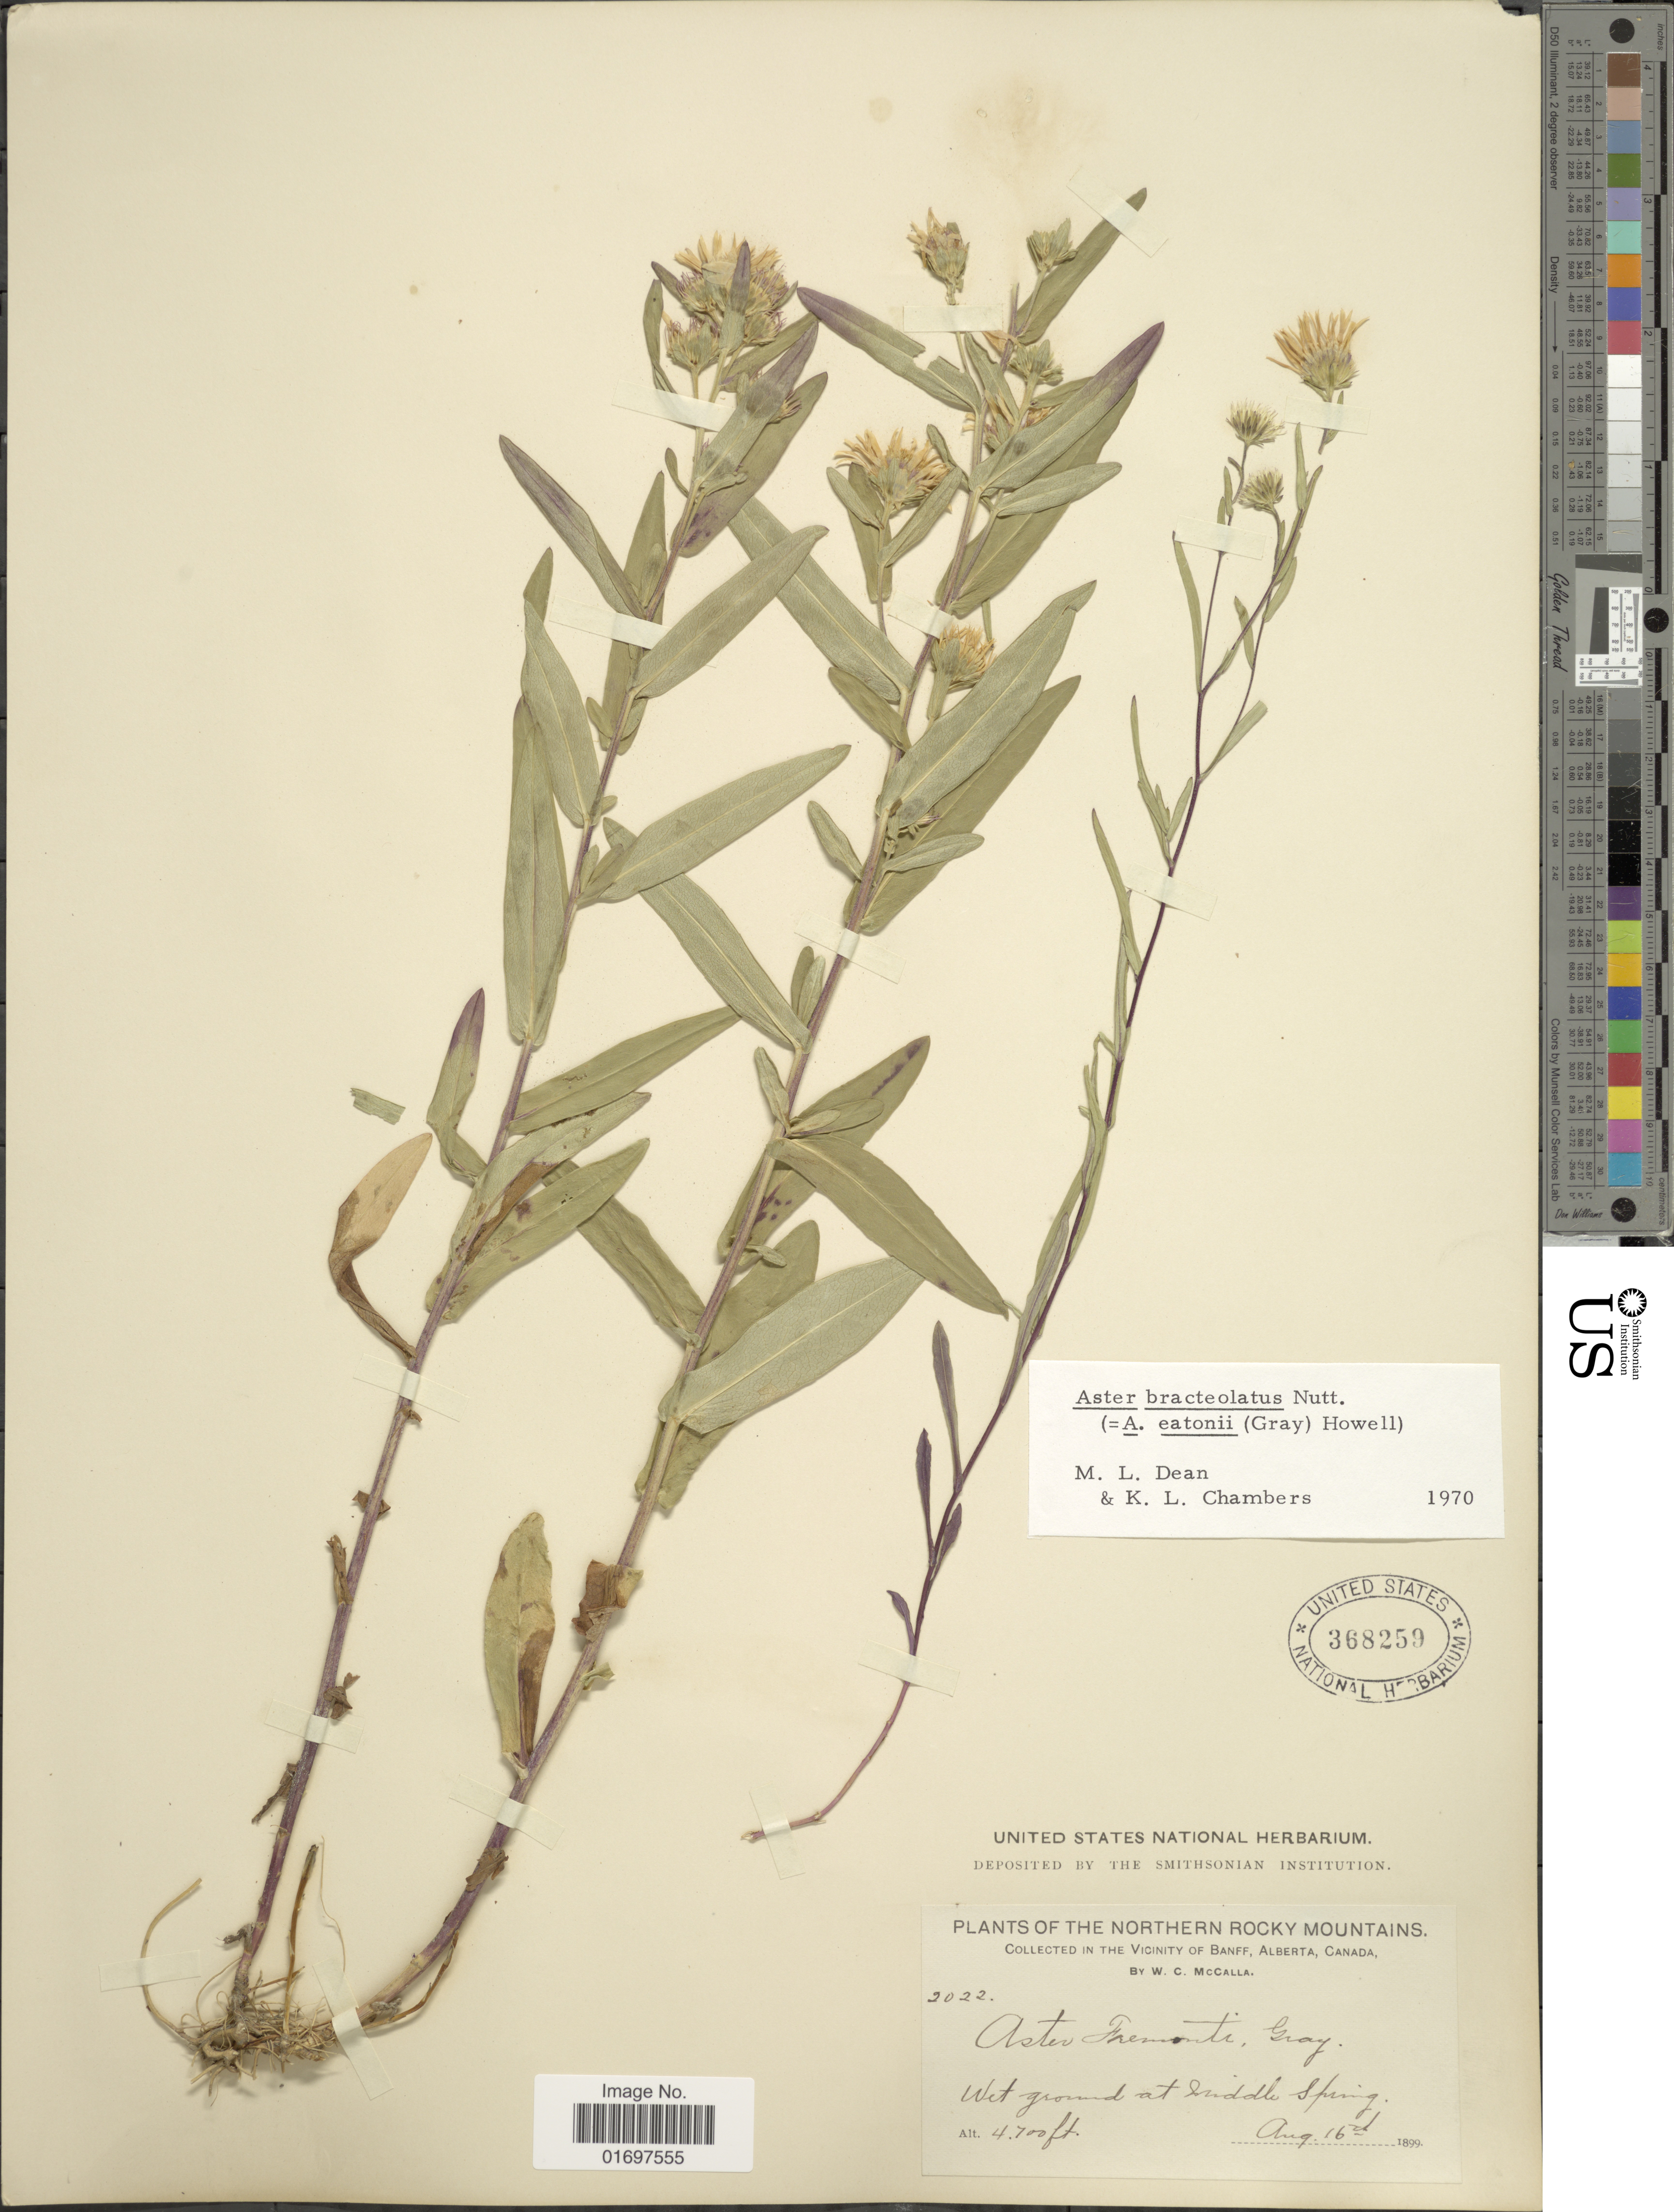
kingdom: Plantae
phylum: Tracheophyta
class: Magnoliopsida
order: Asterales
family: Asteraceae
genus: Symphyotrichum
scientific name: Symphyotrichum bracteolatum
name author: (Nutt.) G.L. Nesom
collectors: W. McCalla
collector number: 2022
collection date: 1899-08-16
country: Canada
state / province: Alberta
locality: Northern Rocky Mountains. Vicinity of Banff, Alberta, Canada. Wet ground at Middle Spring.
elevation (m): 1433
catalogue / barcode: US 368259